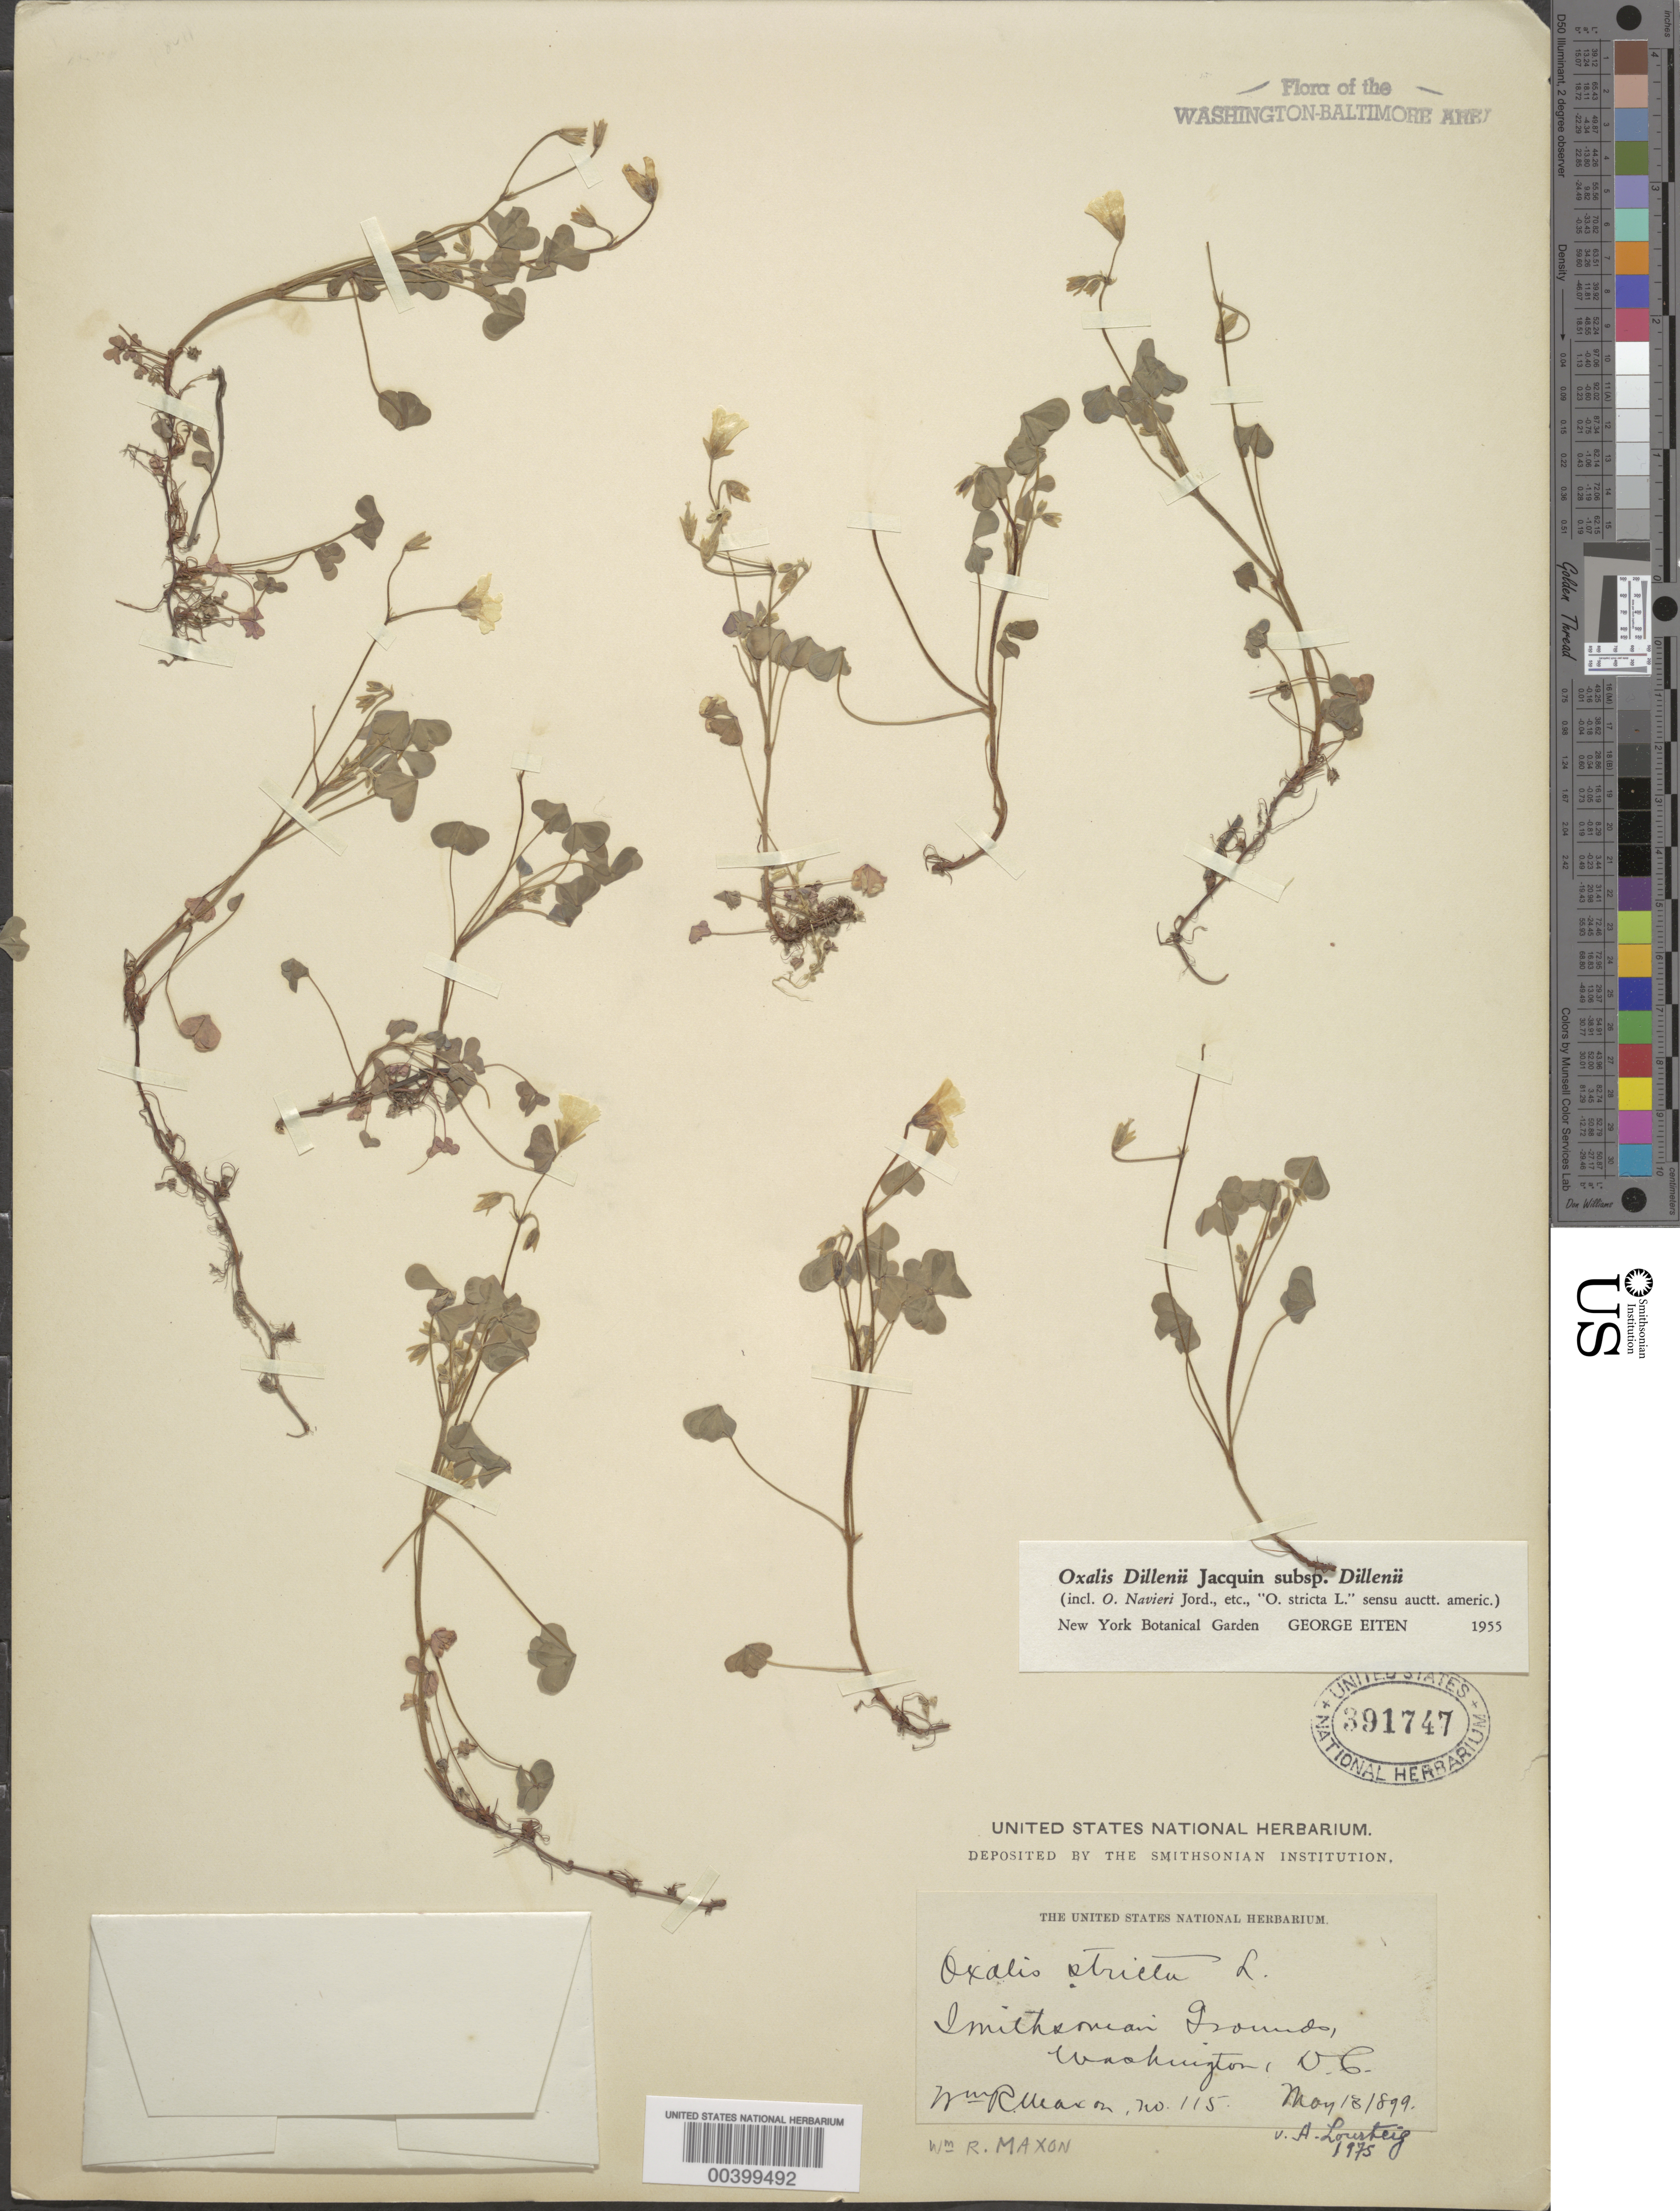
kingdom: Plantae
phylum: Tracheophyta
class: Magnoliopsida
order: Oxalidales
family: Oxalidaceae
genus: Oxalis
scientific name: Oxalis stricta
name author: L.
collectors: W. R. Maxon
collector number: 115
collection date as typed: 18 May 1899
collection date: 1899-05-18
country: United States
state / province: District of Columbia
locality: Smithsonian grounds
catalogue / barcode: US 391747